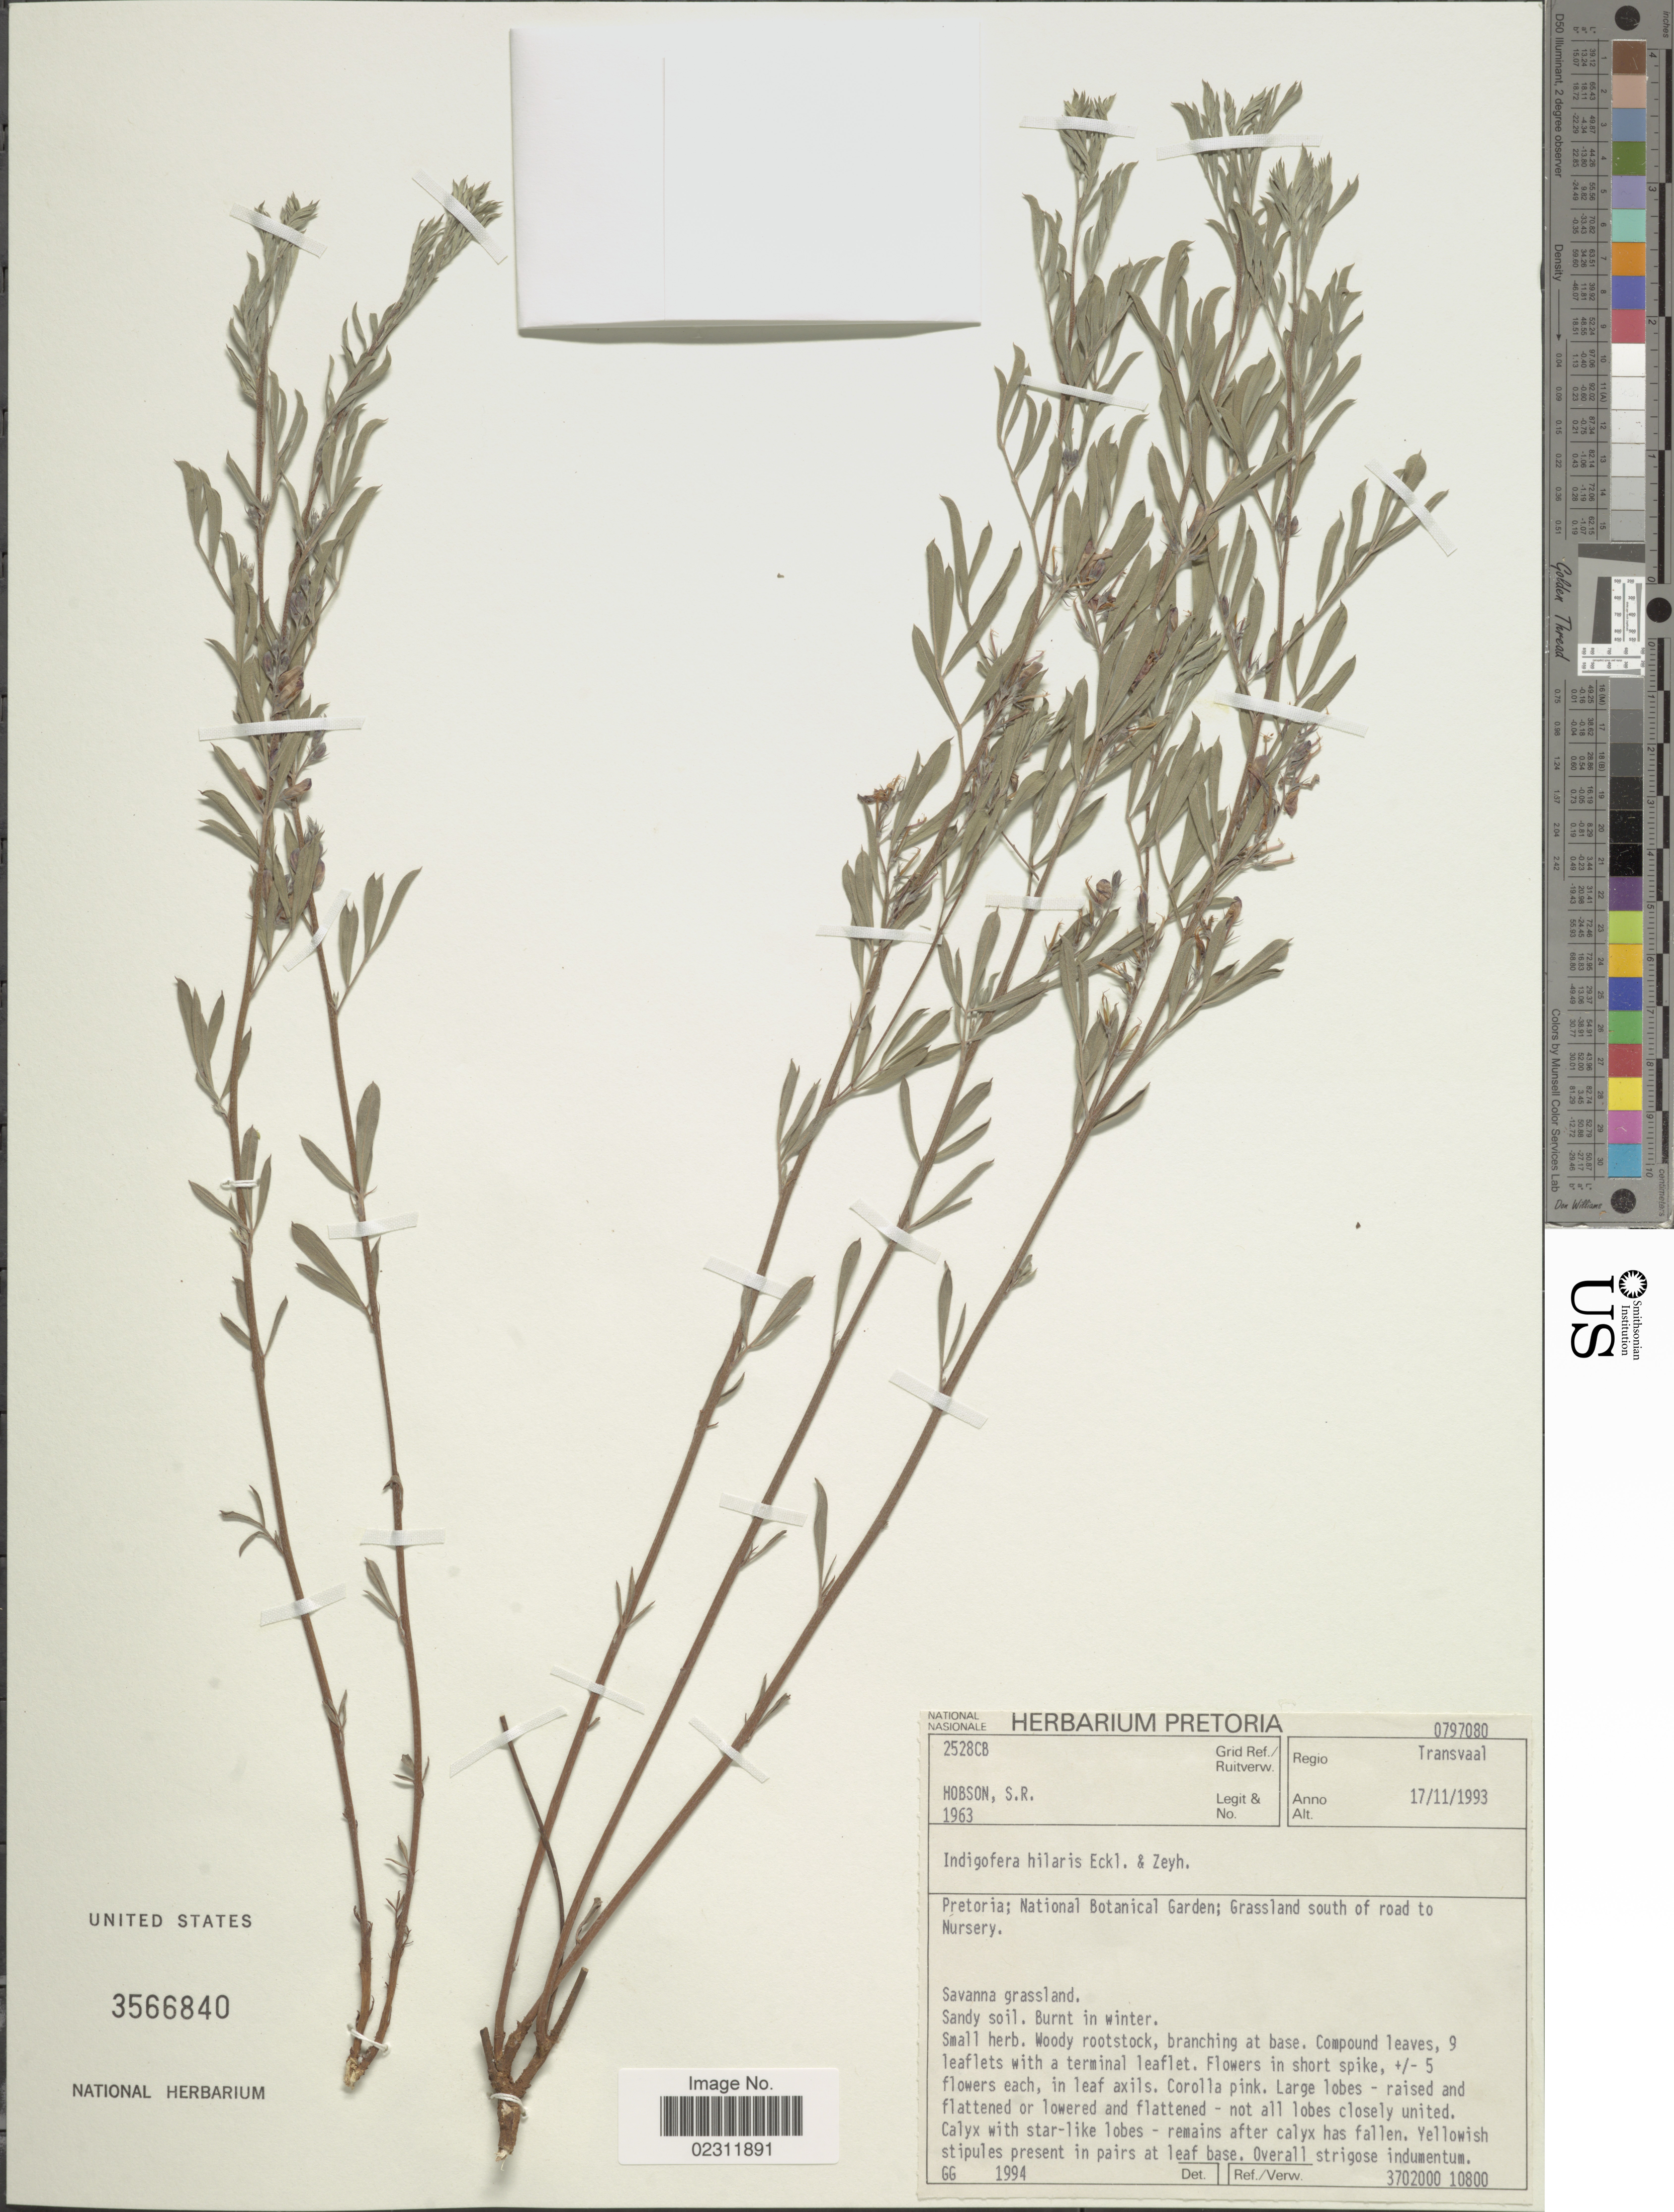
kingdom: Plantae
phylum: Tracheophyta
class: Magnoliopsida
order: Fabales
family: Fabaceae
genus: Indigofera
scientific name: Indigofera hilaris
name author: Eckl. & Zeyh.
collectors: S. Hobson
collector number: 1963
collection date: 1993-11-17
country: South Africa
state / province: Gauteng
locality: Transvaal, Pretoria, National Boranical Garden, Grassland south of road to Nursery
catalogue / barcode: US 3566840